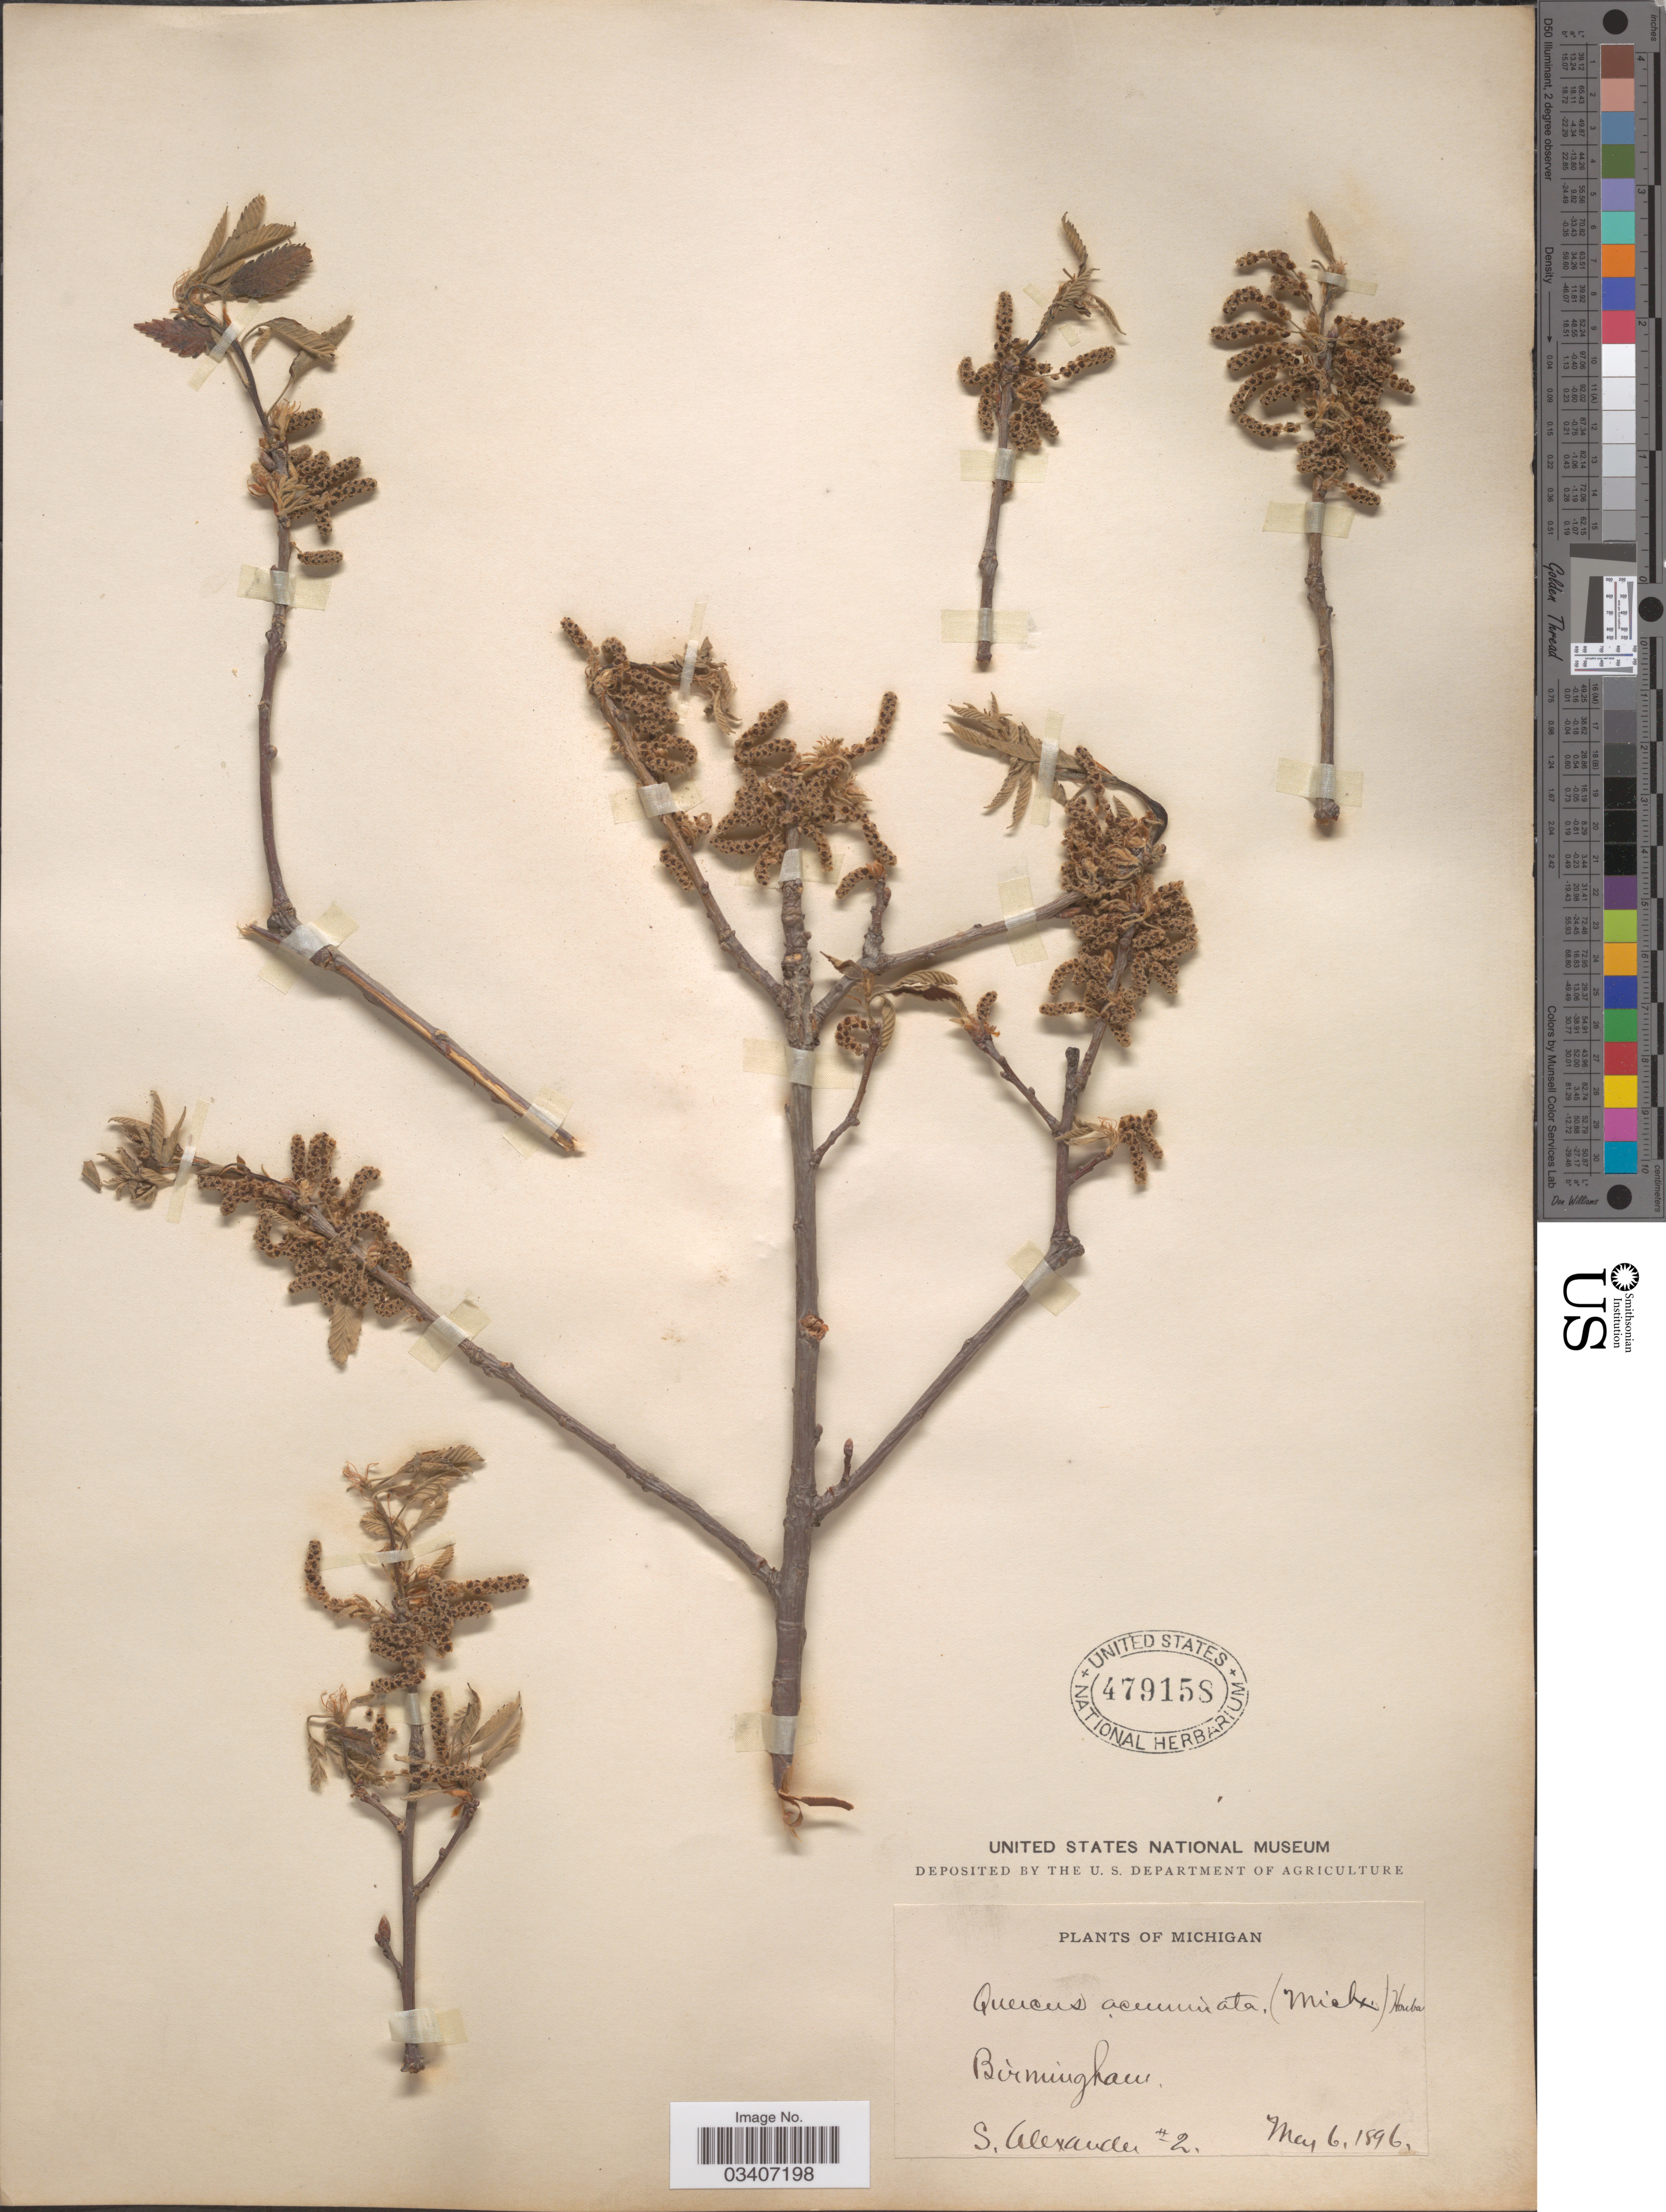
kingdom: Plantae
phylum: Tracheophyta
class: Magnoliopsida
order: Fagales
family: Fagaceae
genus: Quercus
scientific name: Quercus muehlenbergii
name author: Engelm.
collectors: S. Alexander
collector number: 2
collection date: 1896-05-06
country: United States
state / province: Michigan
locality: Birmingham.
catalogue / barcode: US 479158